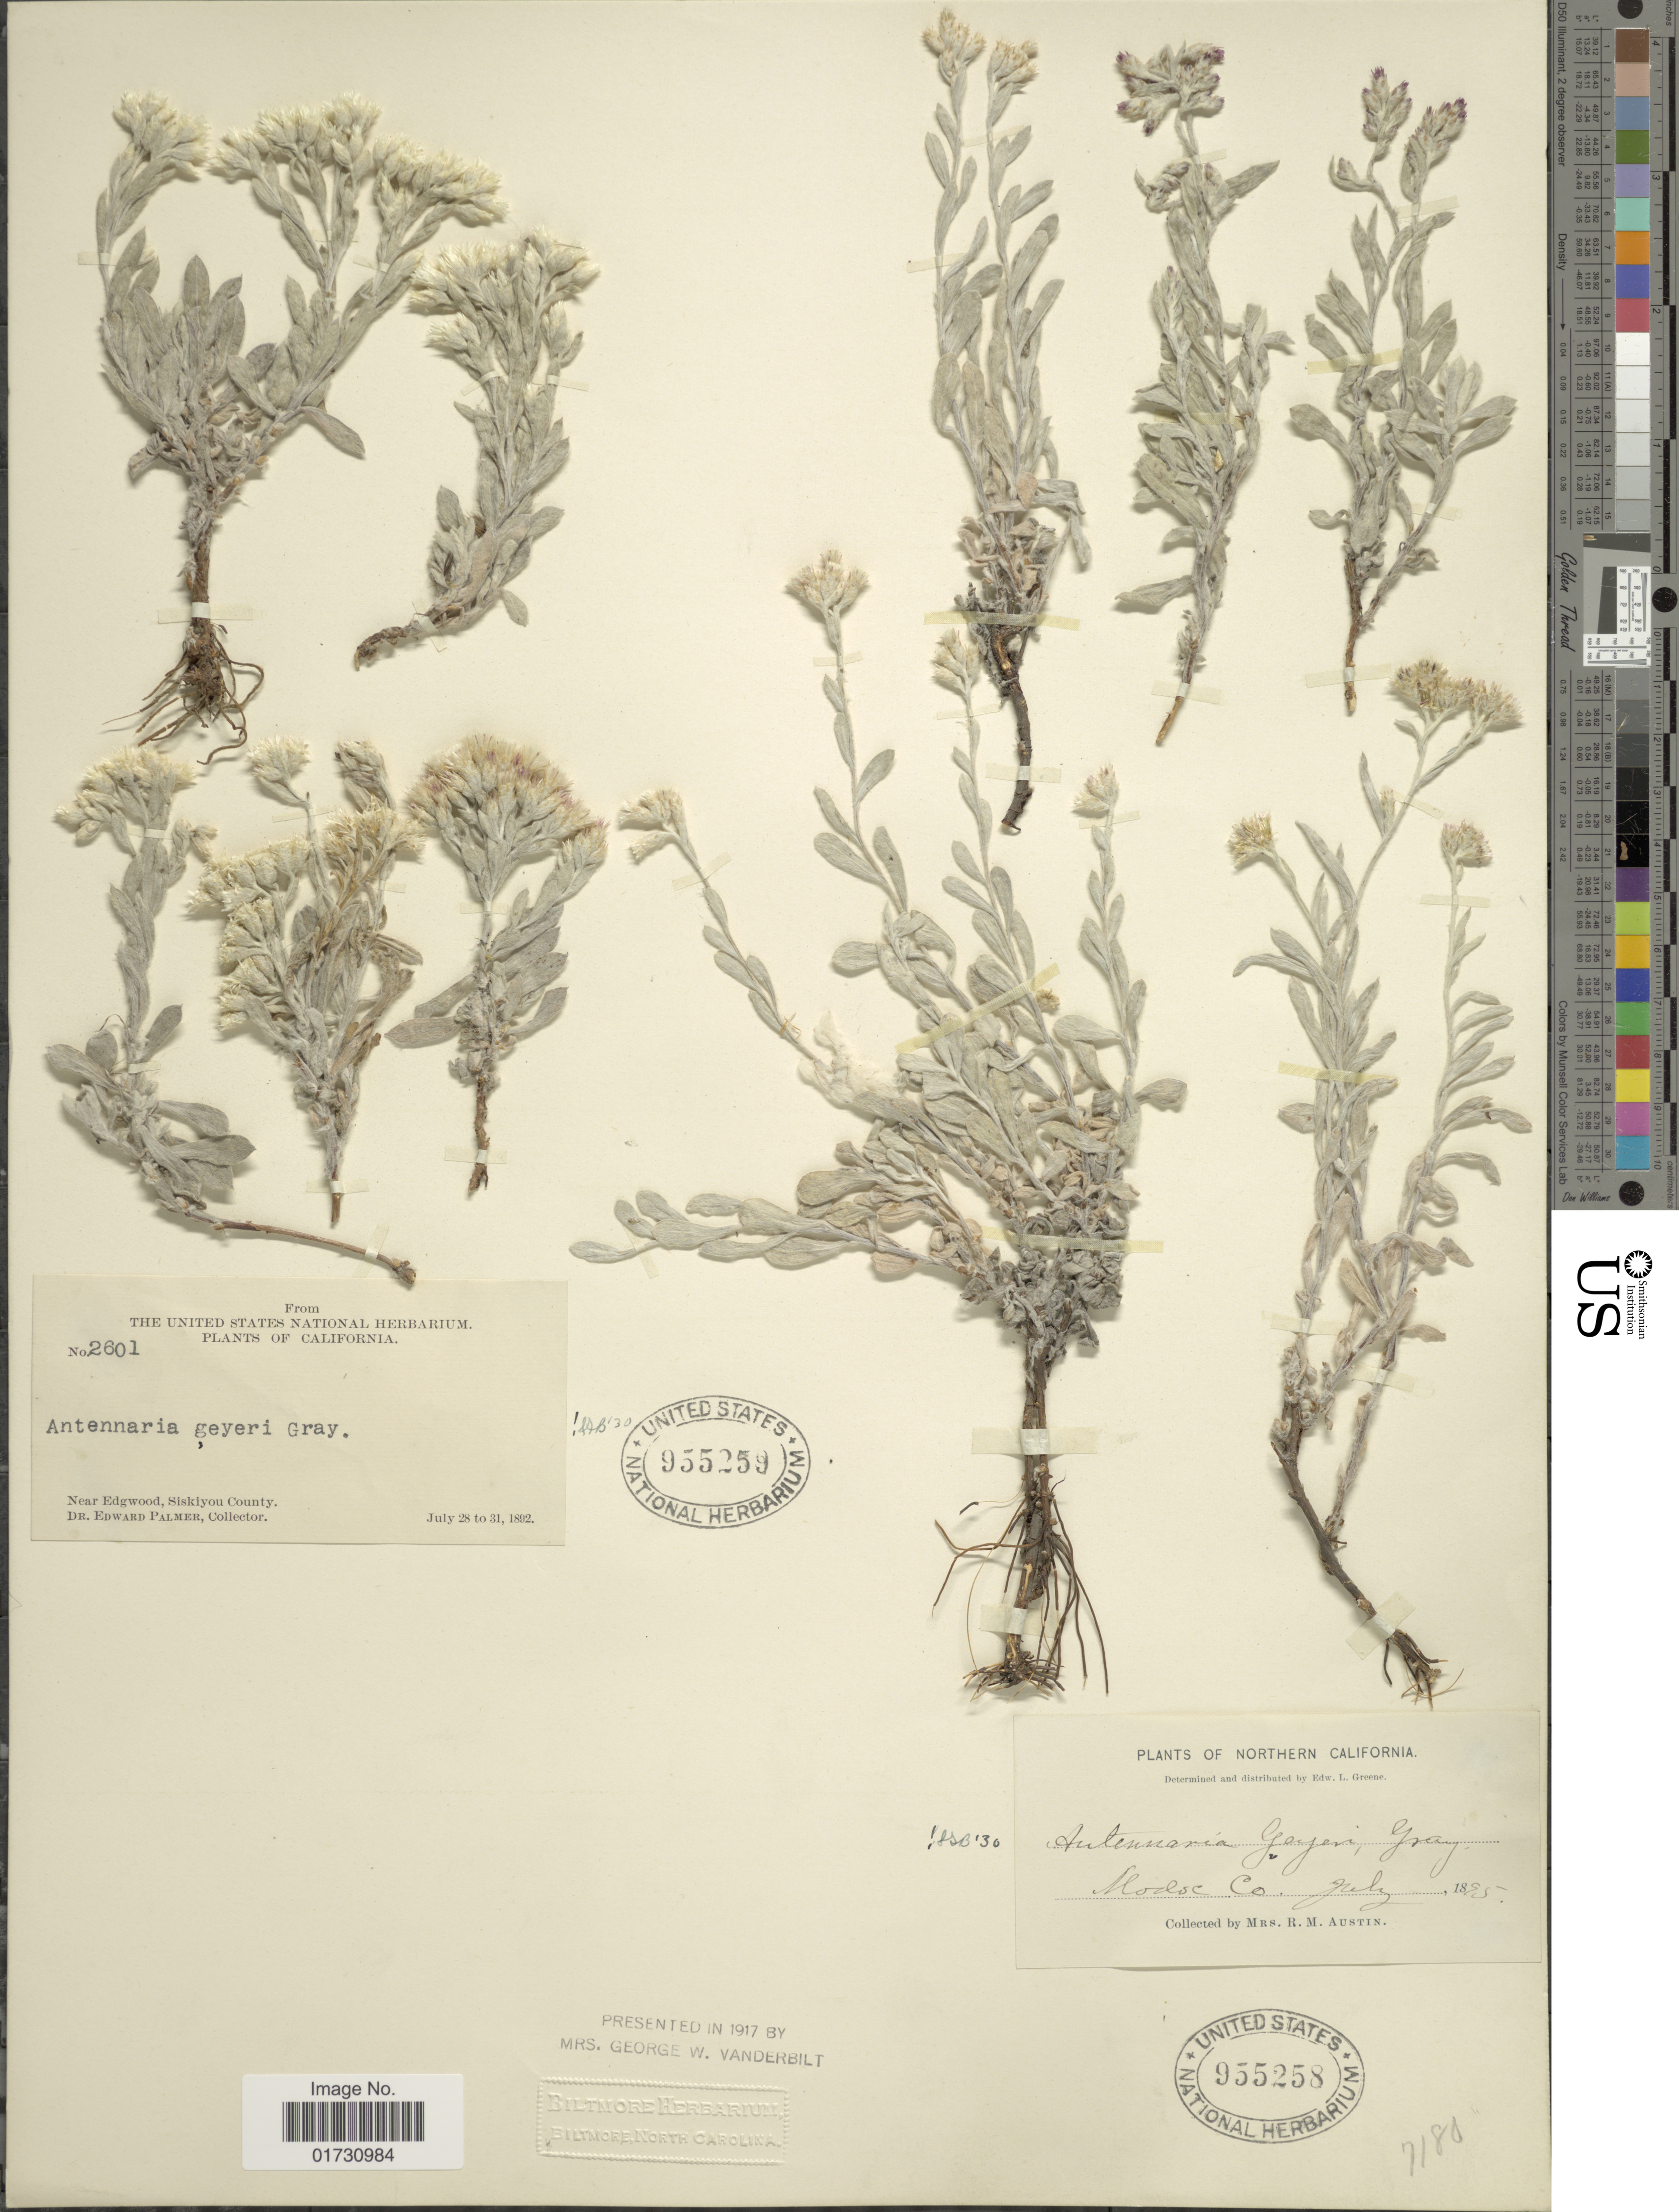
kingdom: Plantae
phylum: Tracheophyta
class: Magnoliopsida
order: Asterales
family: Asteraceae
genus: Antennaria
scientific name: Antennaria geyeri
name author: A. Gray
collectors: E. Palmer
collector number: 2601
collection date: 1892-07-28/1892-07-31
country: United States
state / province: California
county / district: Siskiyou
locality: Near Edgwood, Siskiyou County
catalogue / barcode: US 955259